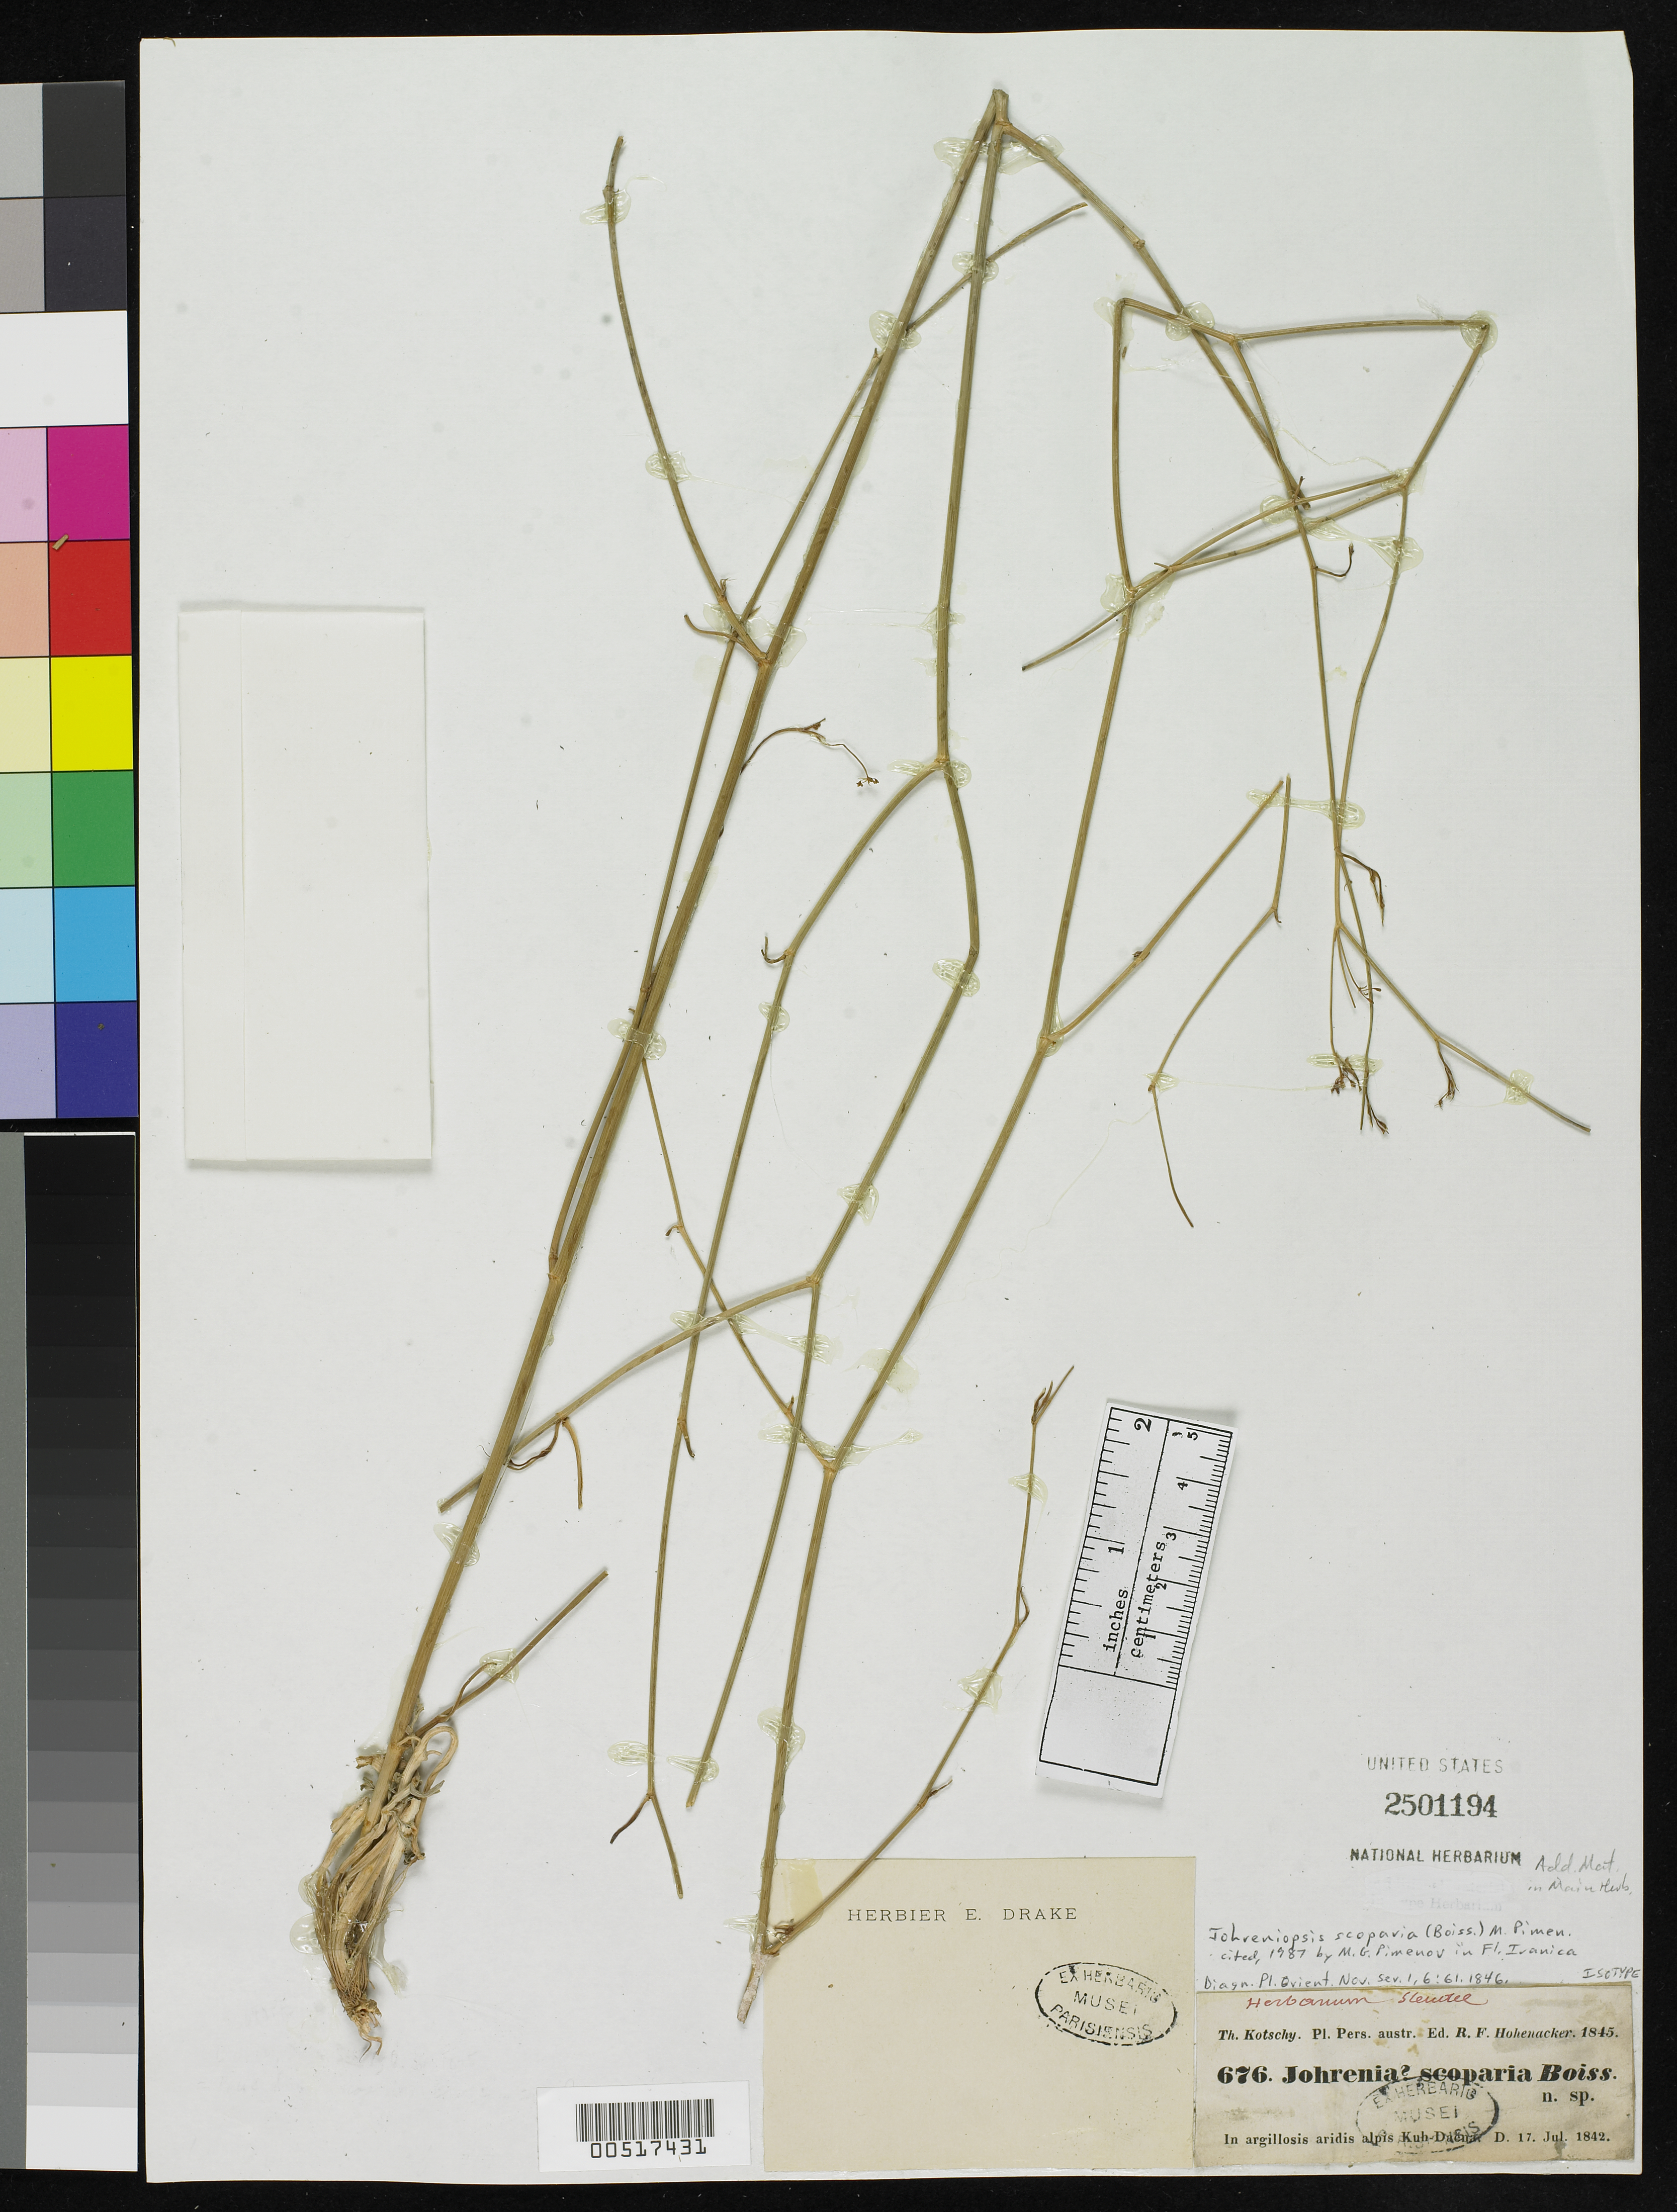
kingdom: Plantae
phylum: Tracheophyta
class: Magnoliopsida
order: Apiales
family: Apiaceae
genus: Johrenia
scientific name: Johrenia scoparia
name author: Boiss.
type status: Isotype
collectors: K. G. Kotschy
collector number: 676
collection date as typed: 17 Jul 1842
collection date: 1842-07-17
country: Iran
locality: In argillosis aridis alpis Kuh-daena.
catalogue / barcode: US 2501194